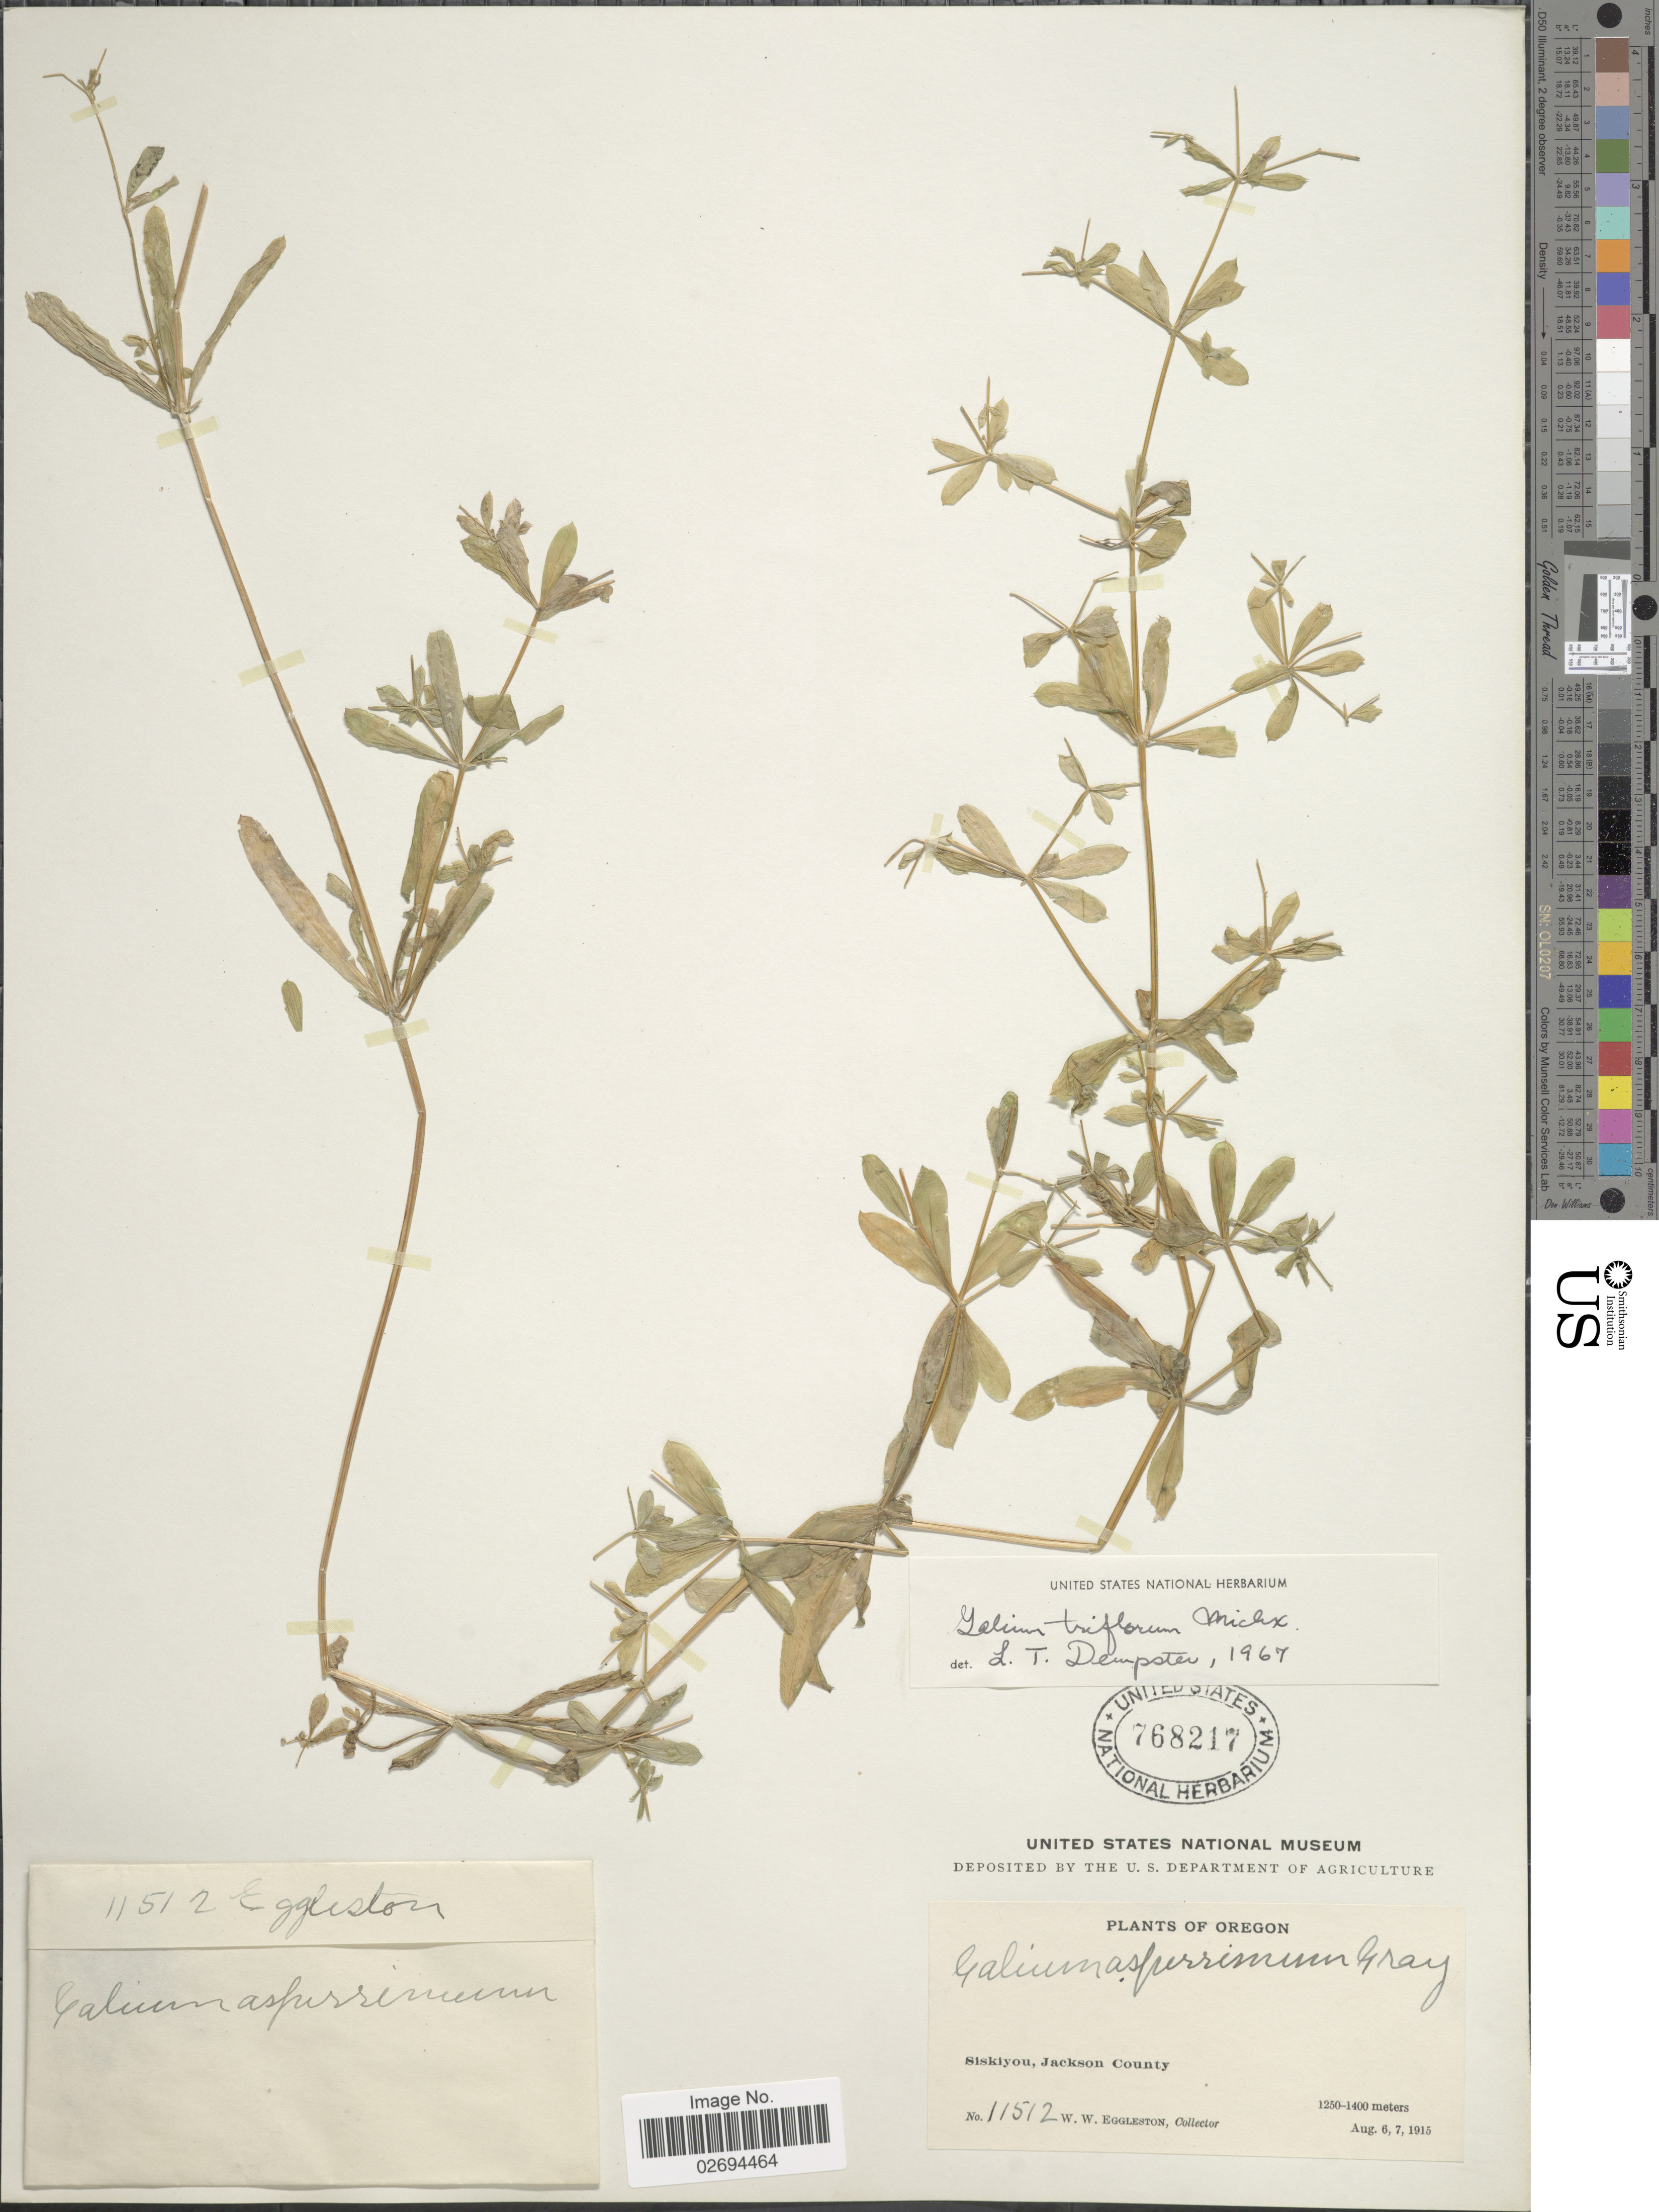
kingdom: Plantae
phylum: Tracheophyta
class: Magnoliopsida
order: Gentianales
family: Rubiaceae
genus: Galium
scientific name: Galium triflorum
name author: Michx.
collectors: W. W. Eggleston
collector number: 11512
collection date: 1915-08-06/1915-08-07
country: United States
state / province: Oregon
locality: Siskiyou, Jackson County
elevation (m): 1250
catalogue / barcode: US 768217